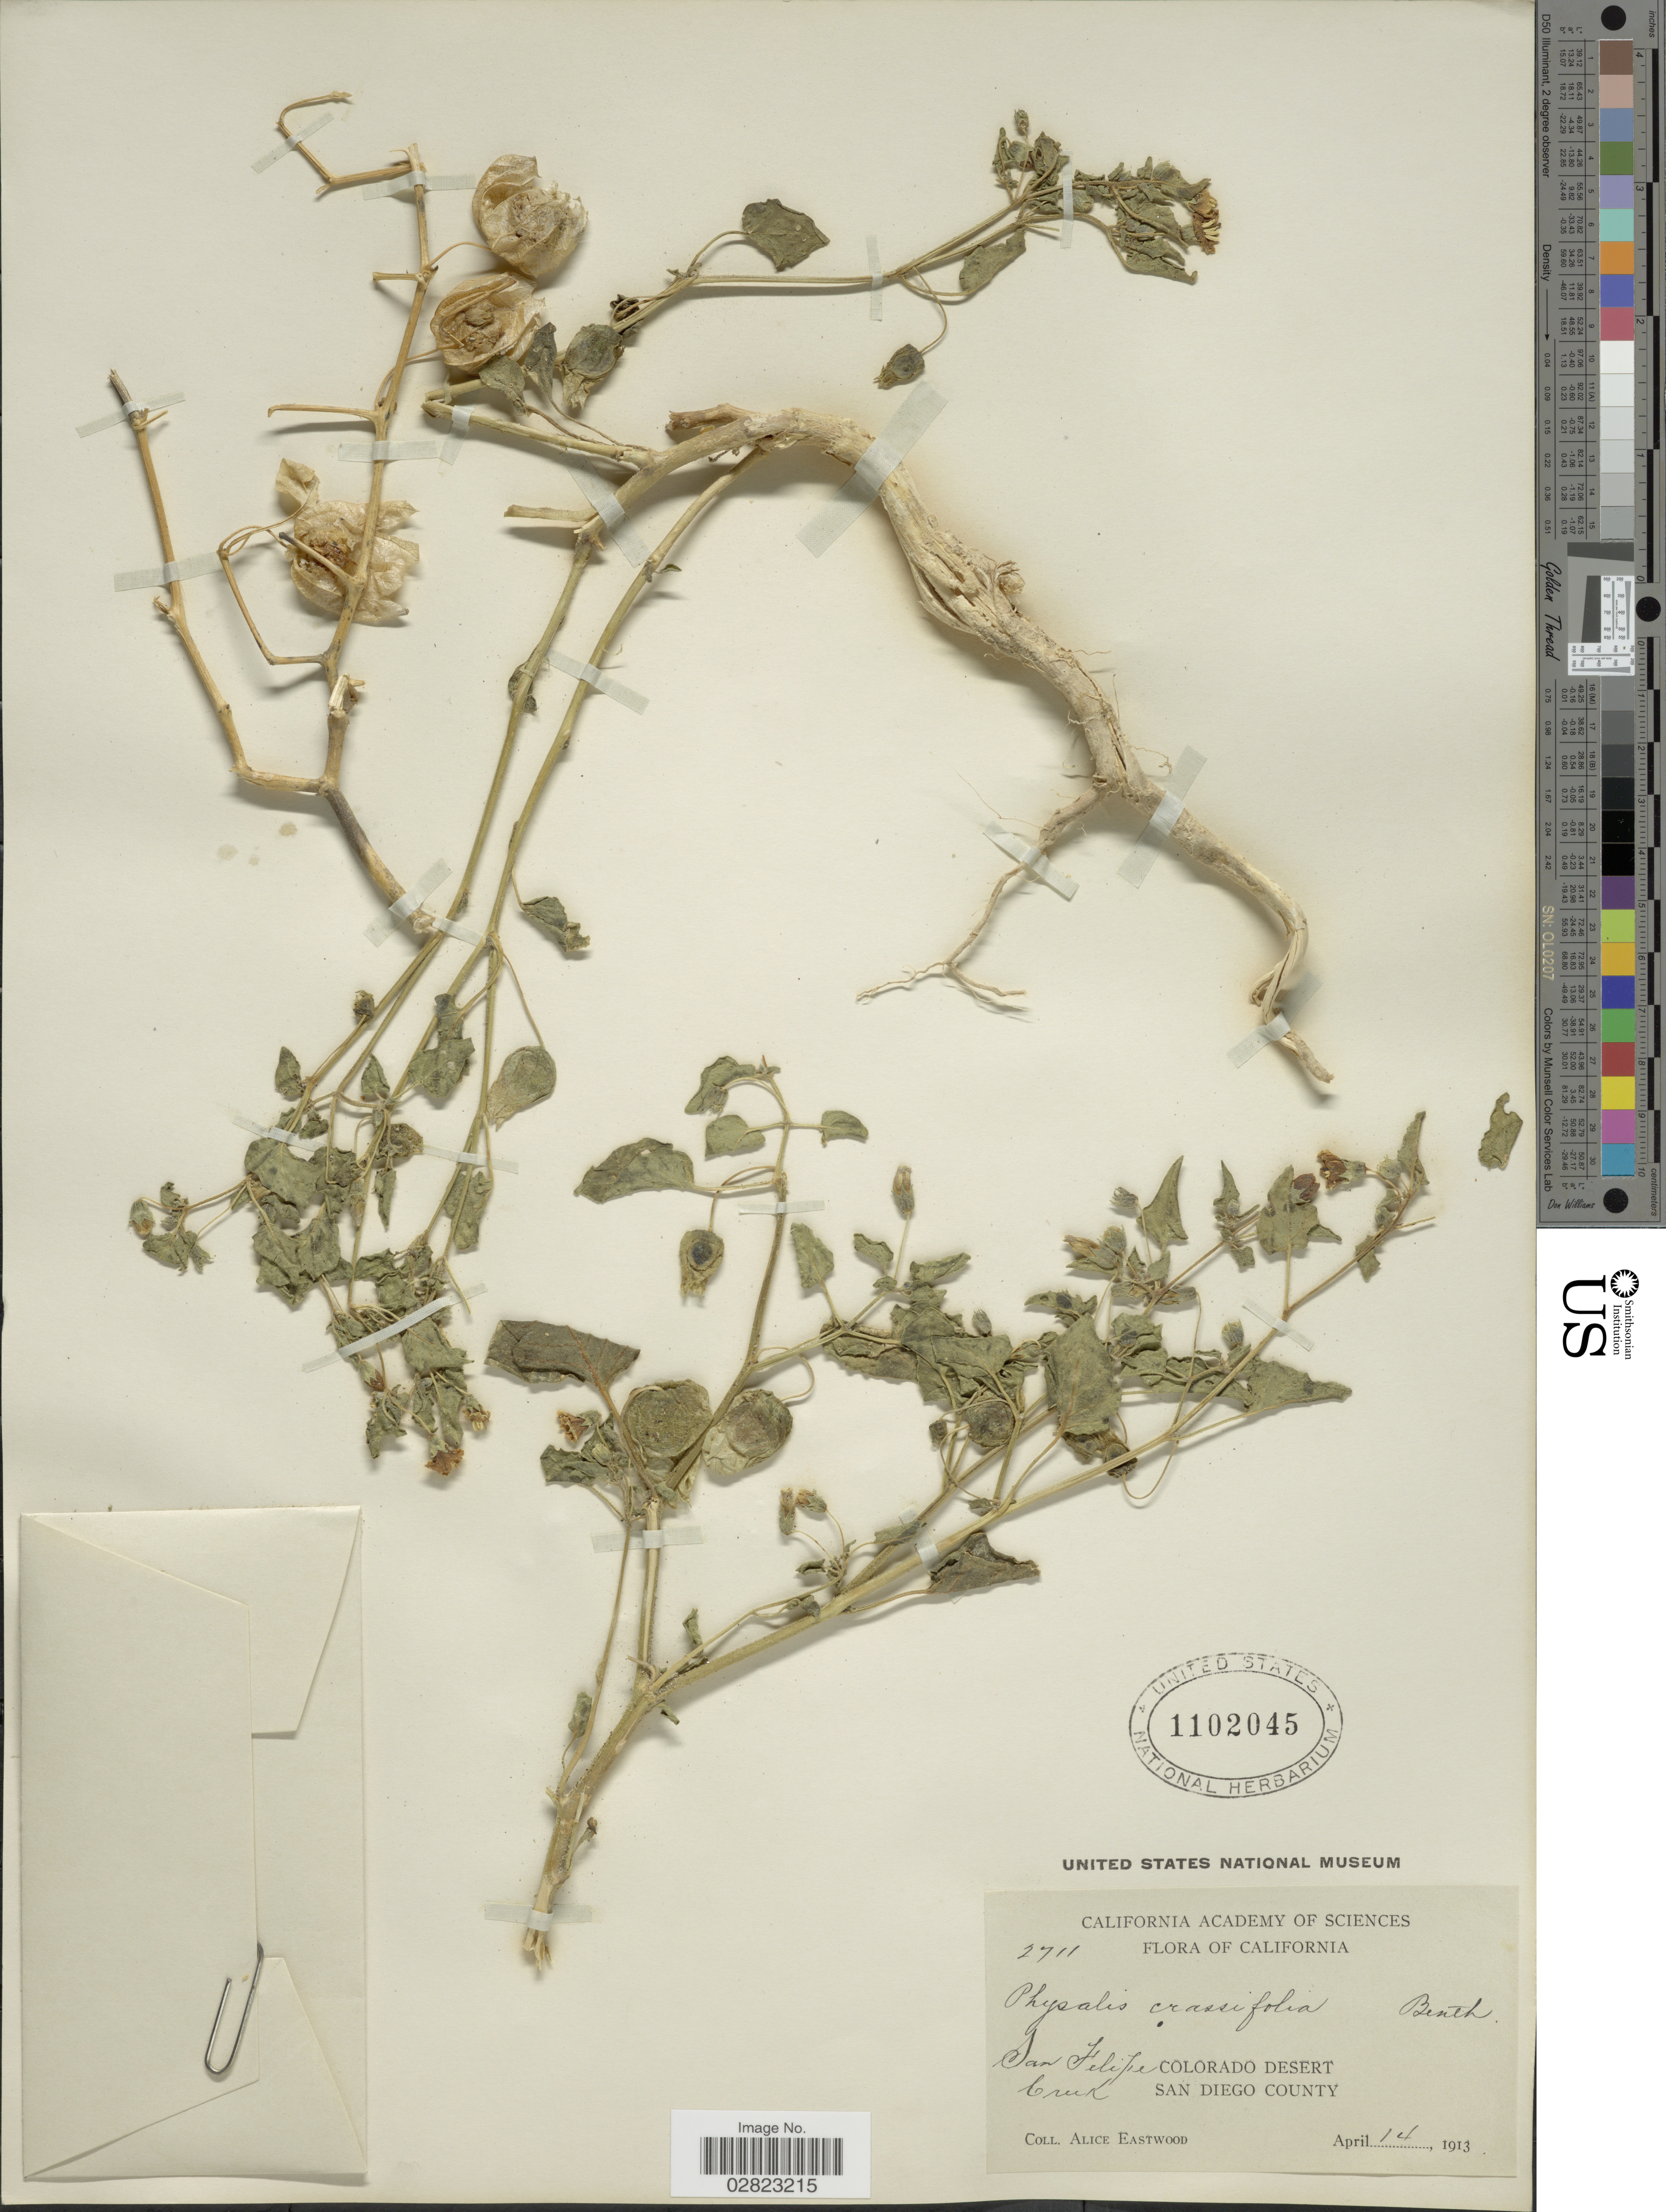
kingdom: Plantae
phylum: Tracheophyta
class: Magnoliopsida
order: Solanales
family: Solanaceae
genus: Physalis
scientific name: Physalis crassifolia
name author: Benth.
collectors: A. Eastwood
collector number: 2711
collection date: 1913-04-14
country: United States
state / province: California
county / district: San Diego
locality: San Felipe Creek, Colorado Desert, San Diego County.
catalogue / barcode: US 1102045